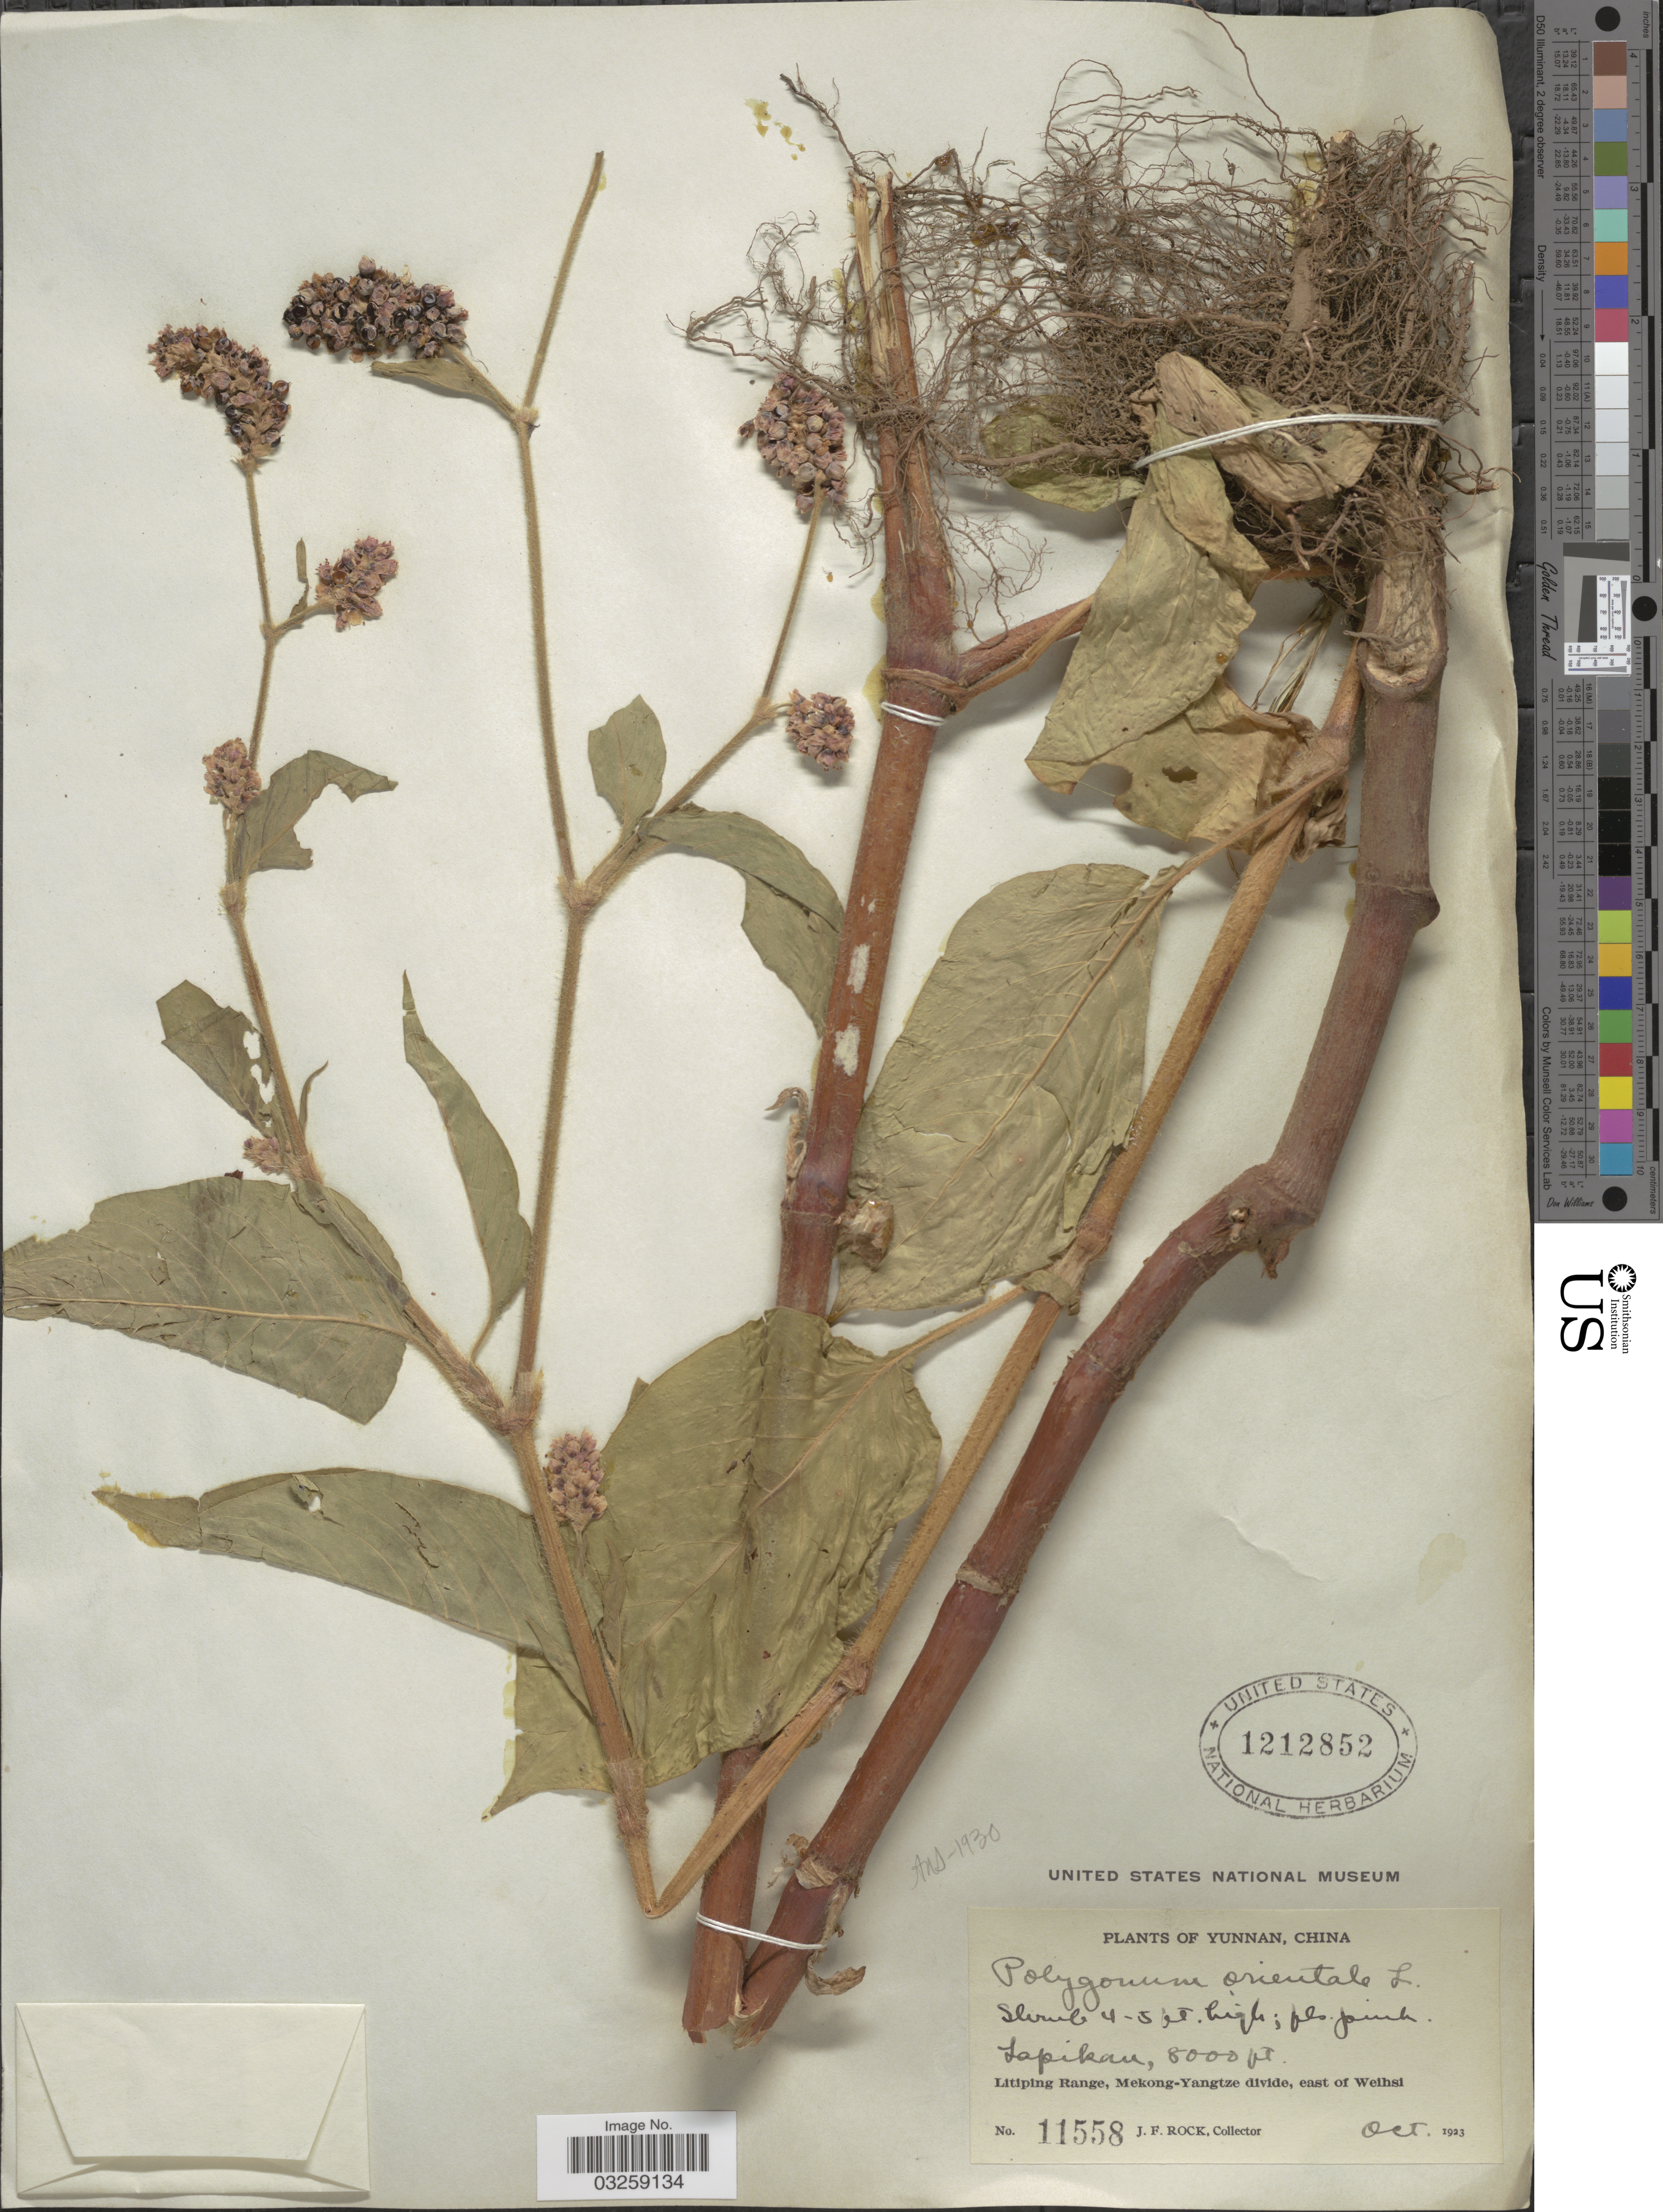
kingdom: Plantae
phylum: Tracheophyta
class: Magnoliopsida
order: Caryophyllales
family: Polygonaceae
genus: Polygonum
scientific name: Polygonum orientale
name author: L.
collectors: J. Rock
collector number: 11558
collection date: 1923-10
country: China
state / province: Yunnan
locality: Lapikau. Litiping Range, Mekong-Yangtze divide, east of Weihsi.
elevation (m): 2438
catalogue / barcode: US 1212852